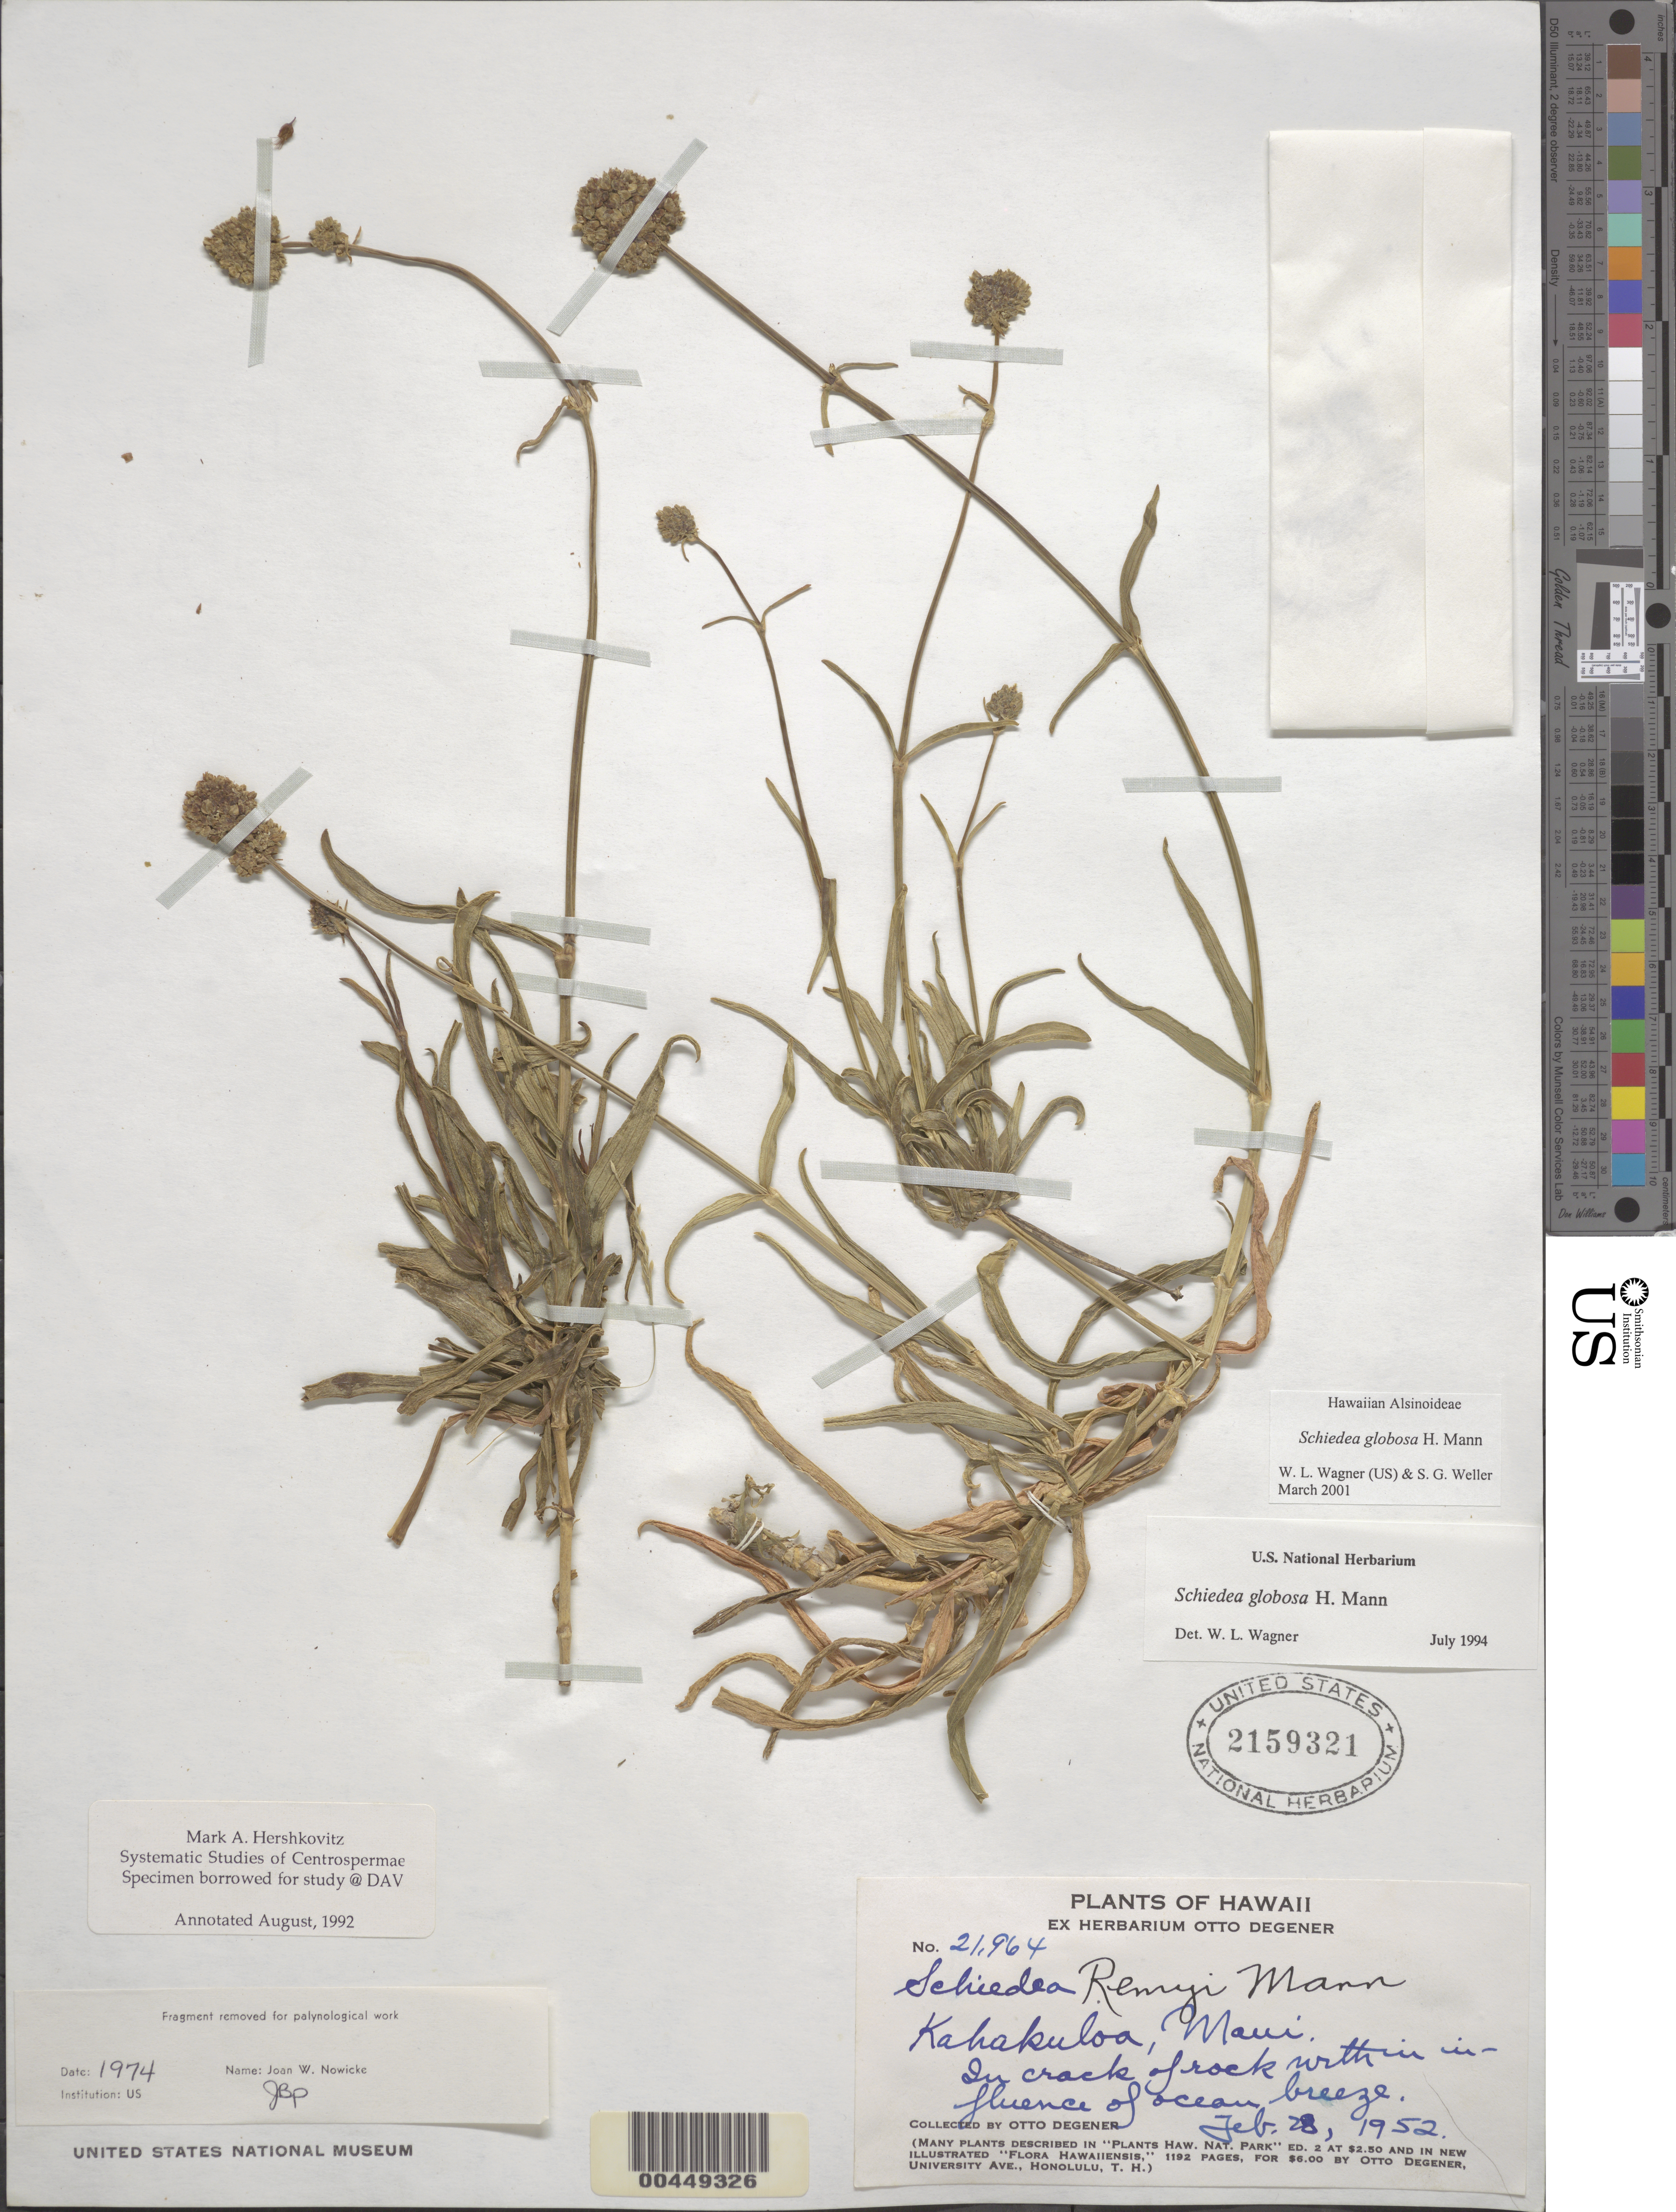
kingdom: Plantae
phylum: Tracheophyta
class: Magnoliopsida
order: Caryophyllales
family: Caryophyllaceae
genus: Schiedea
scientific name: Schiedea globosa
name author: H. Mann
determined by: Wagner, W. L., (BOT), Smithsonian Institution - National Museum of Natural History (UNITED STATES)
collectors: O. Degener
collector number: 21964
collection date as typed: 28 Feb 1952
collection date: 1952-02-28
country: United States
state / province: Hawaii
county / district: Maui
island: Maui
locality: Kahakuloa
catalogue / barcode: US 2159321